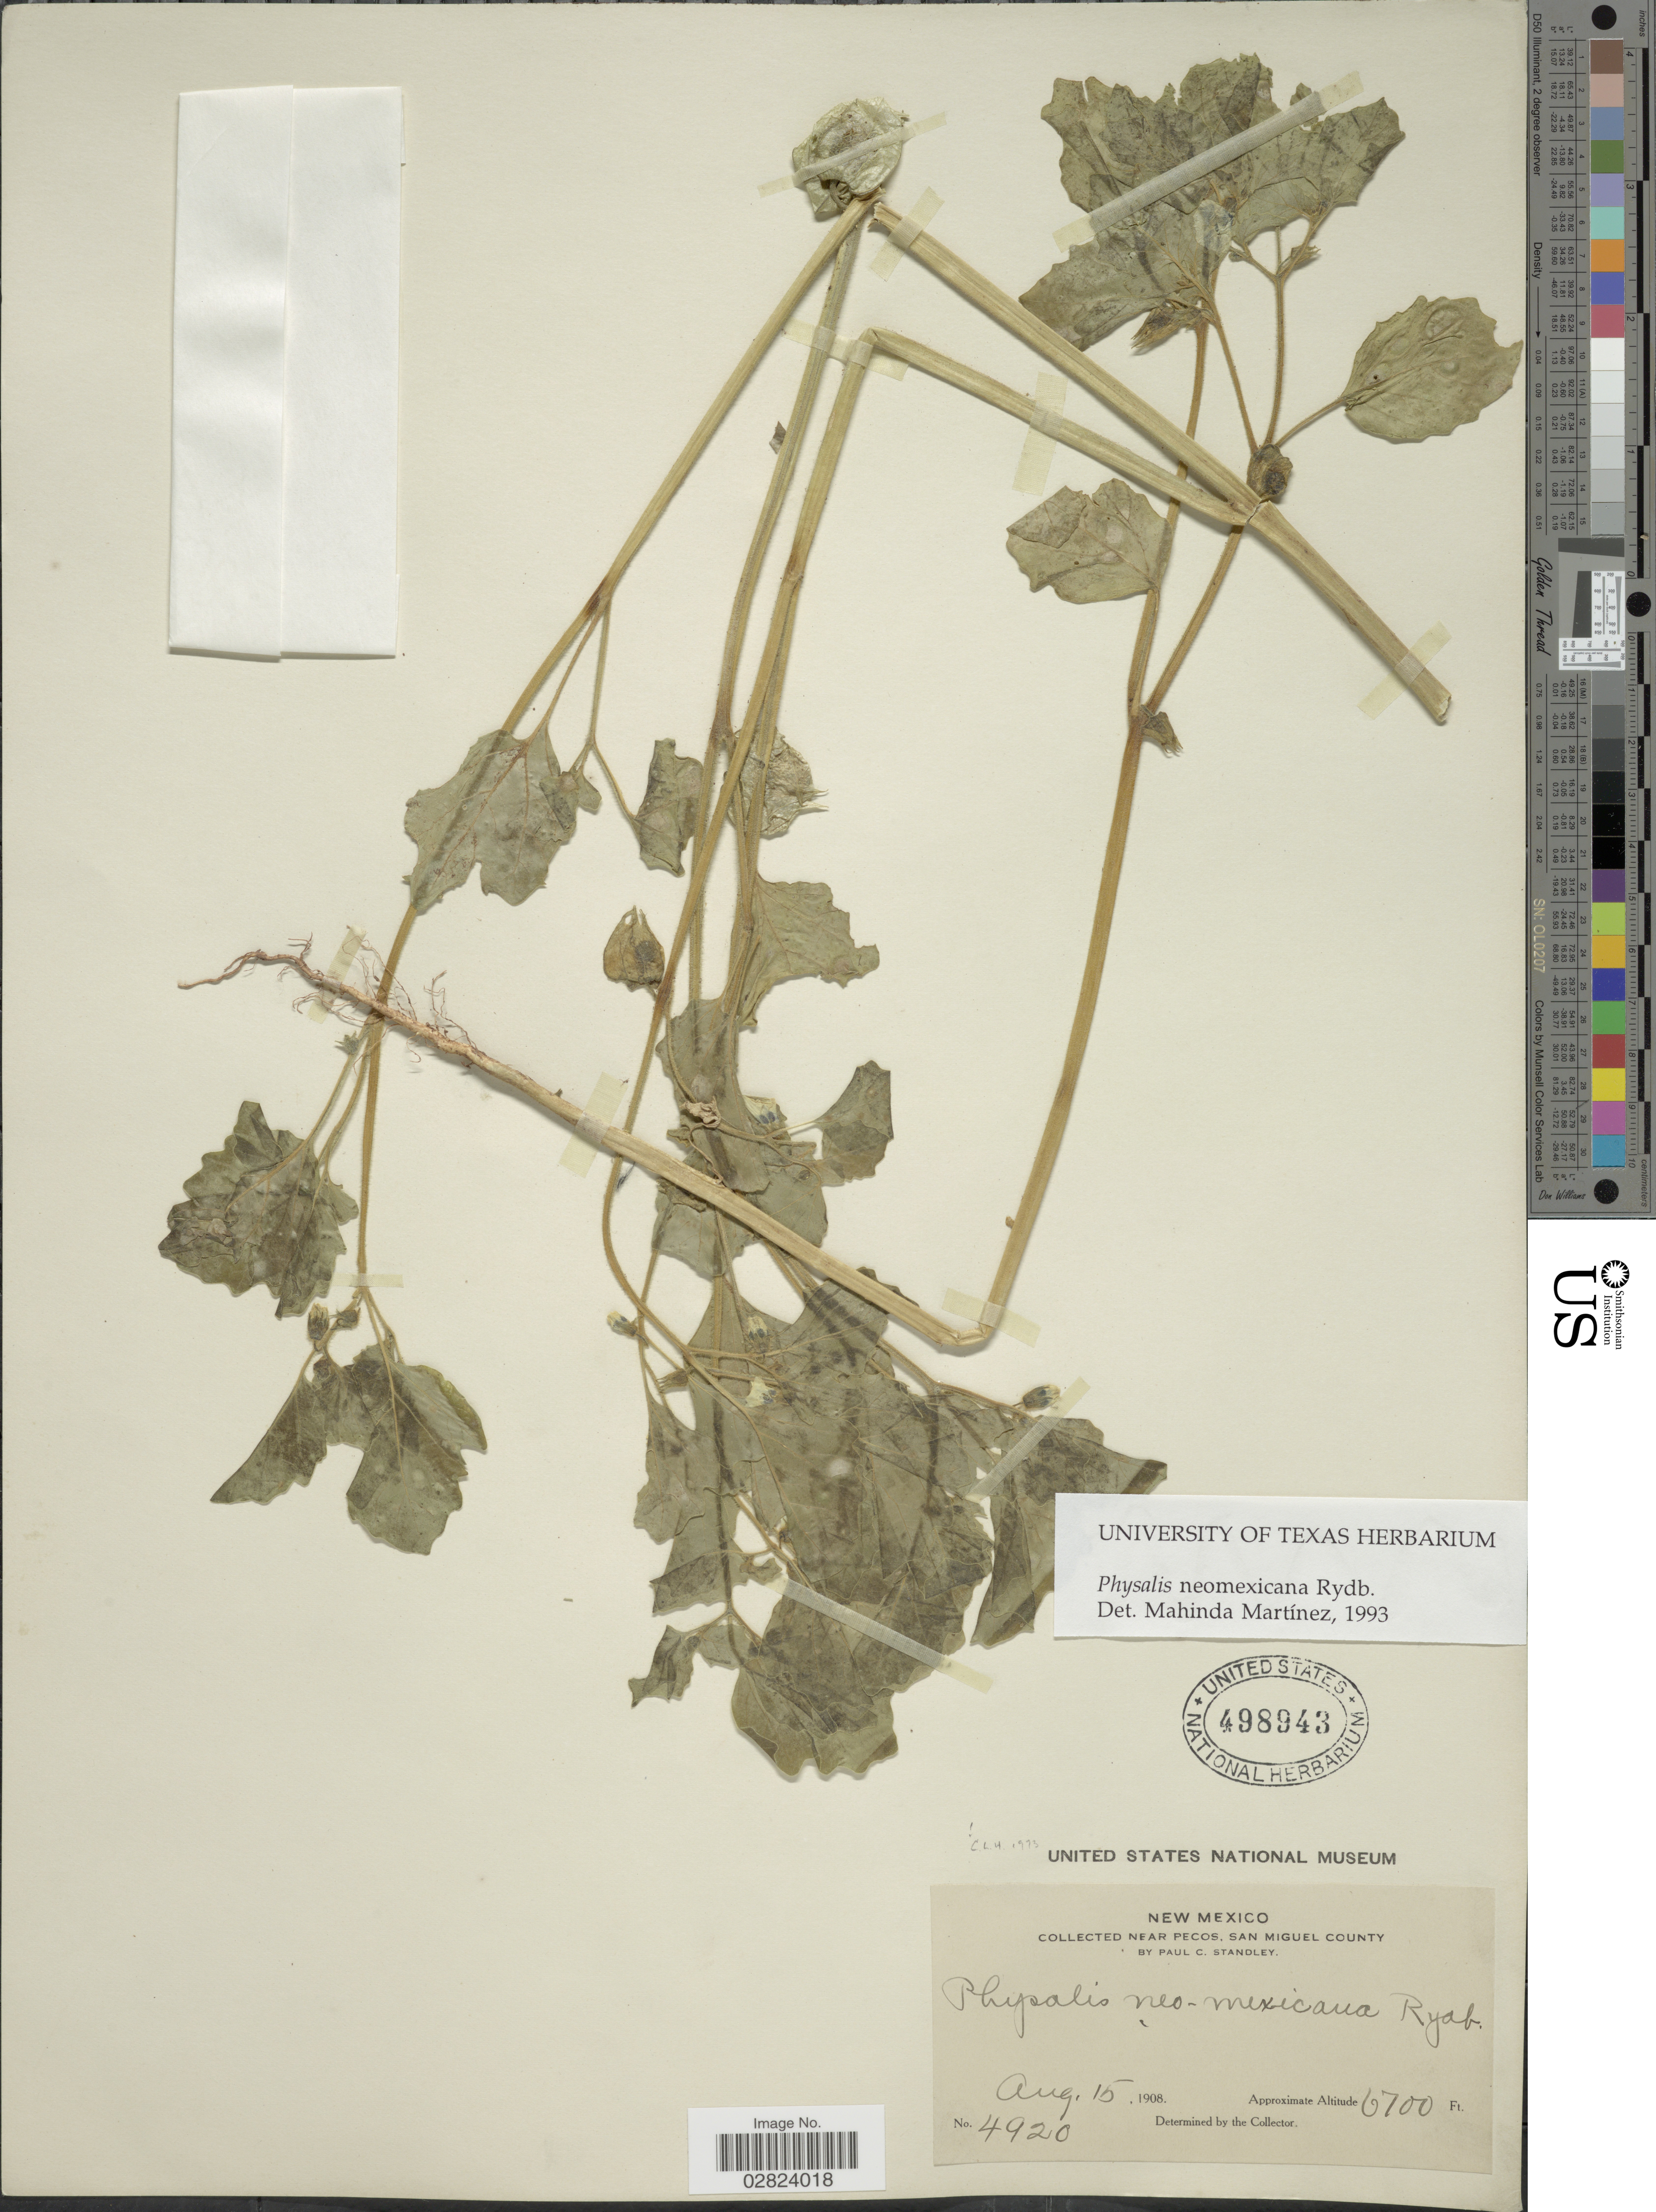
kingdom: Plantae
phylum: Tracheophyta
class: Magnoliopsida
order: Solanales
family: Solanaceae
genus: Physalis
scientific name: Physalis neomexicana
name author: Rydb.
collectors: P. C. Standley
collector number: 4920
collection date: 1908-08-15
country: United States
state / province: New Mexico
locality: Near Pecos, San Miguel County.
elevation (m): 2042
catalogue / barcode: US 498943